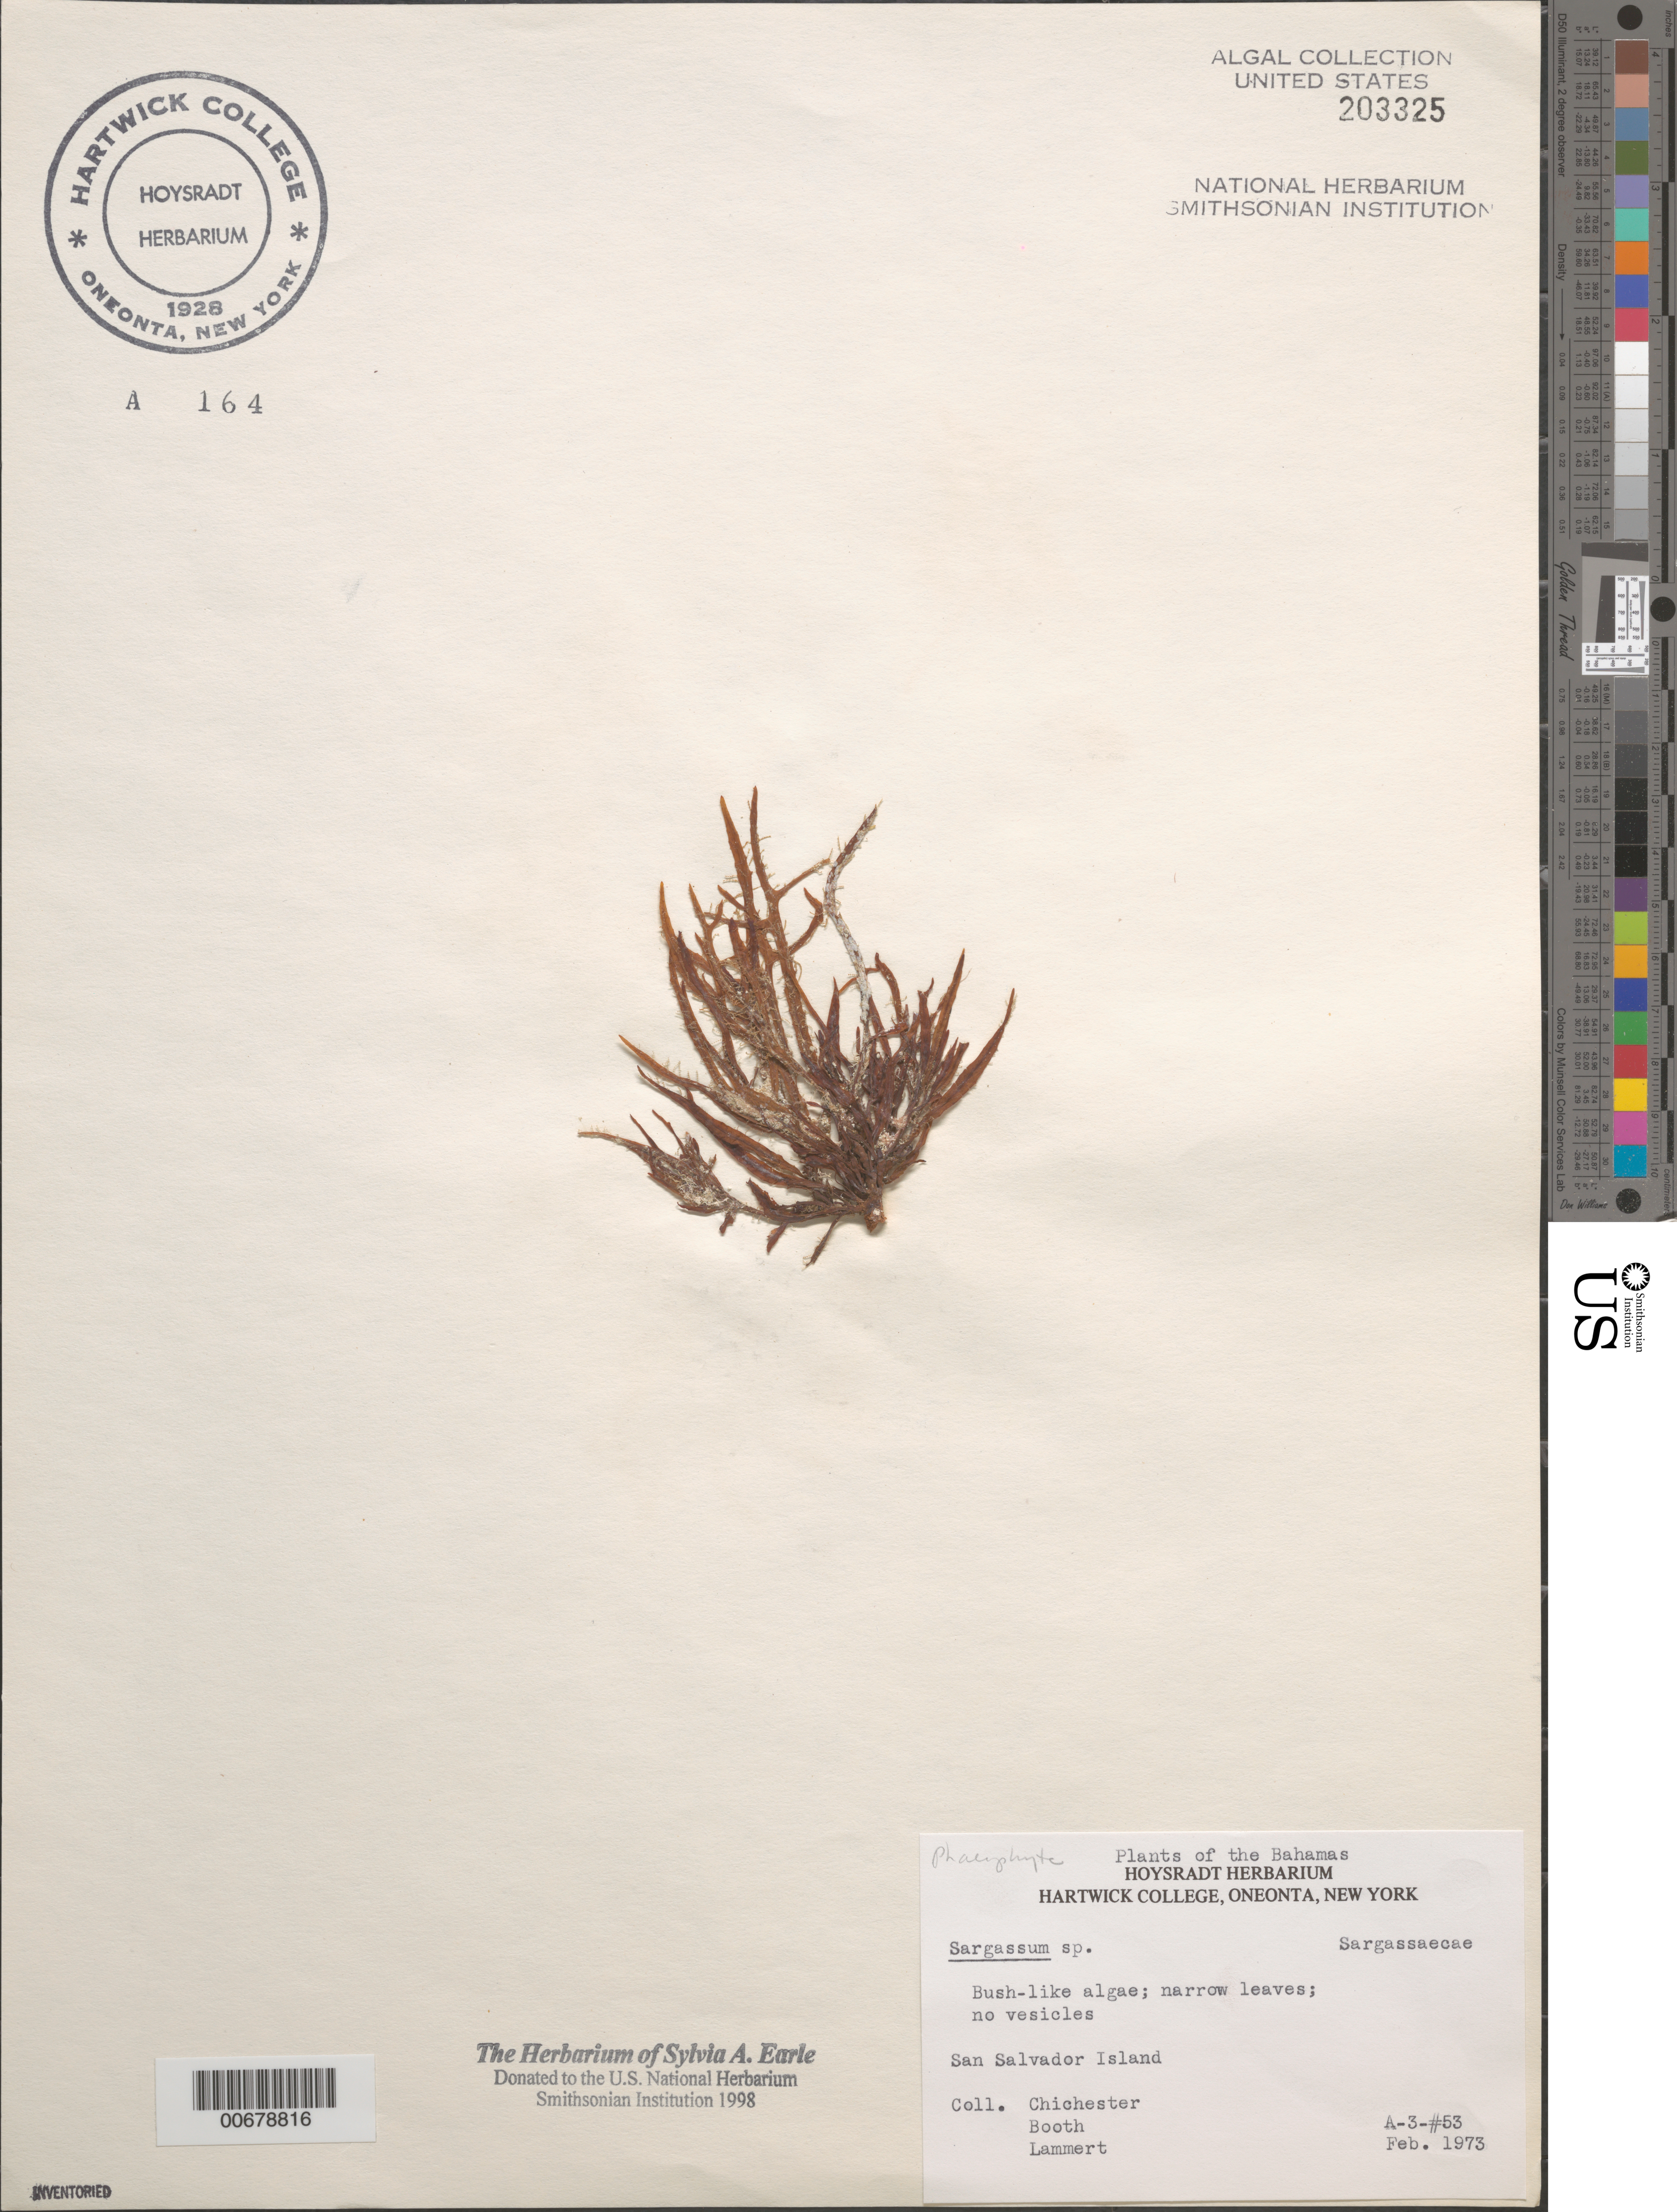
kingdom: Chromista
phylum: Ochrophyta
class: Phaeophyceae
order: Fucales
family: Sargassaceae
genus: Sargassum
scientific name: Sargassum sp.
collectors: -. Chichester, -. Booth & -. Lammert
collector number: A-3 53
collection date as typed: Feb 1973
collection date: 1973-02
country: Bahamas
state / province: San Salvador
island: San Salvador Island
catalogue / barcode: US 203325